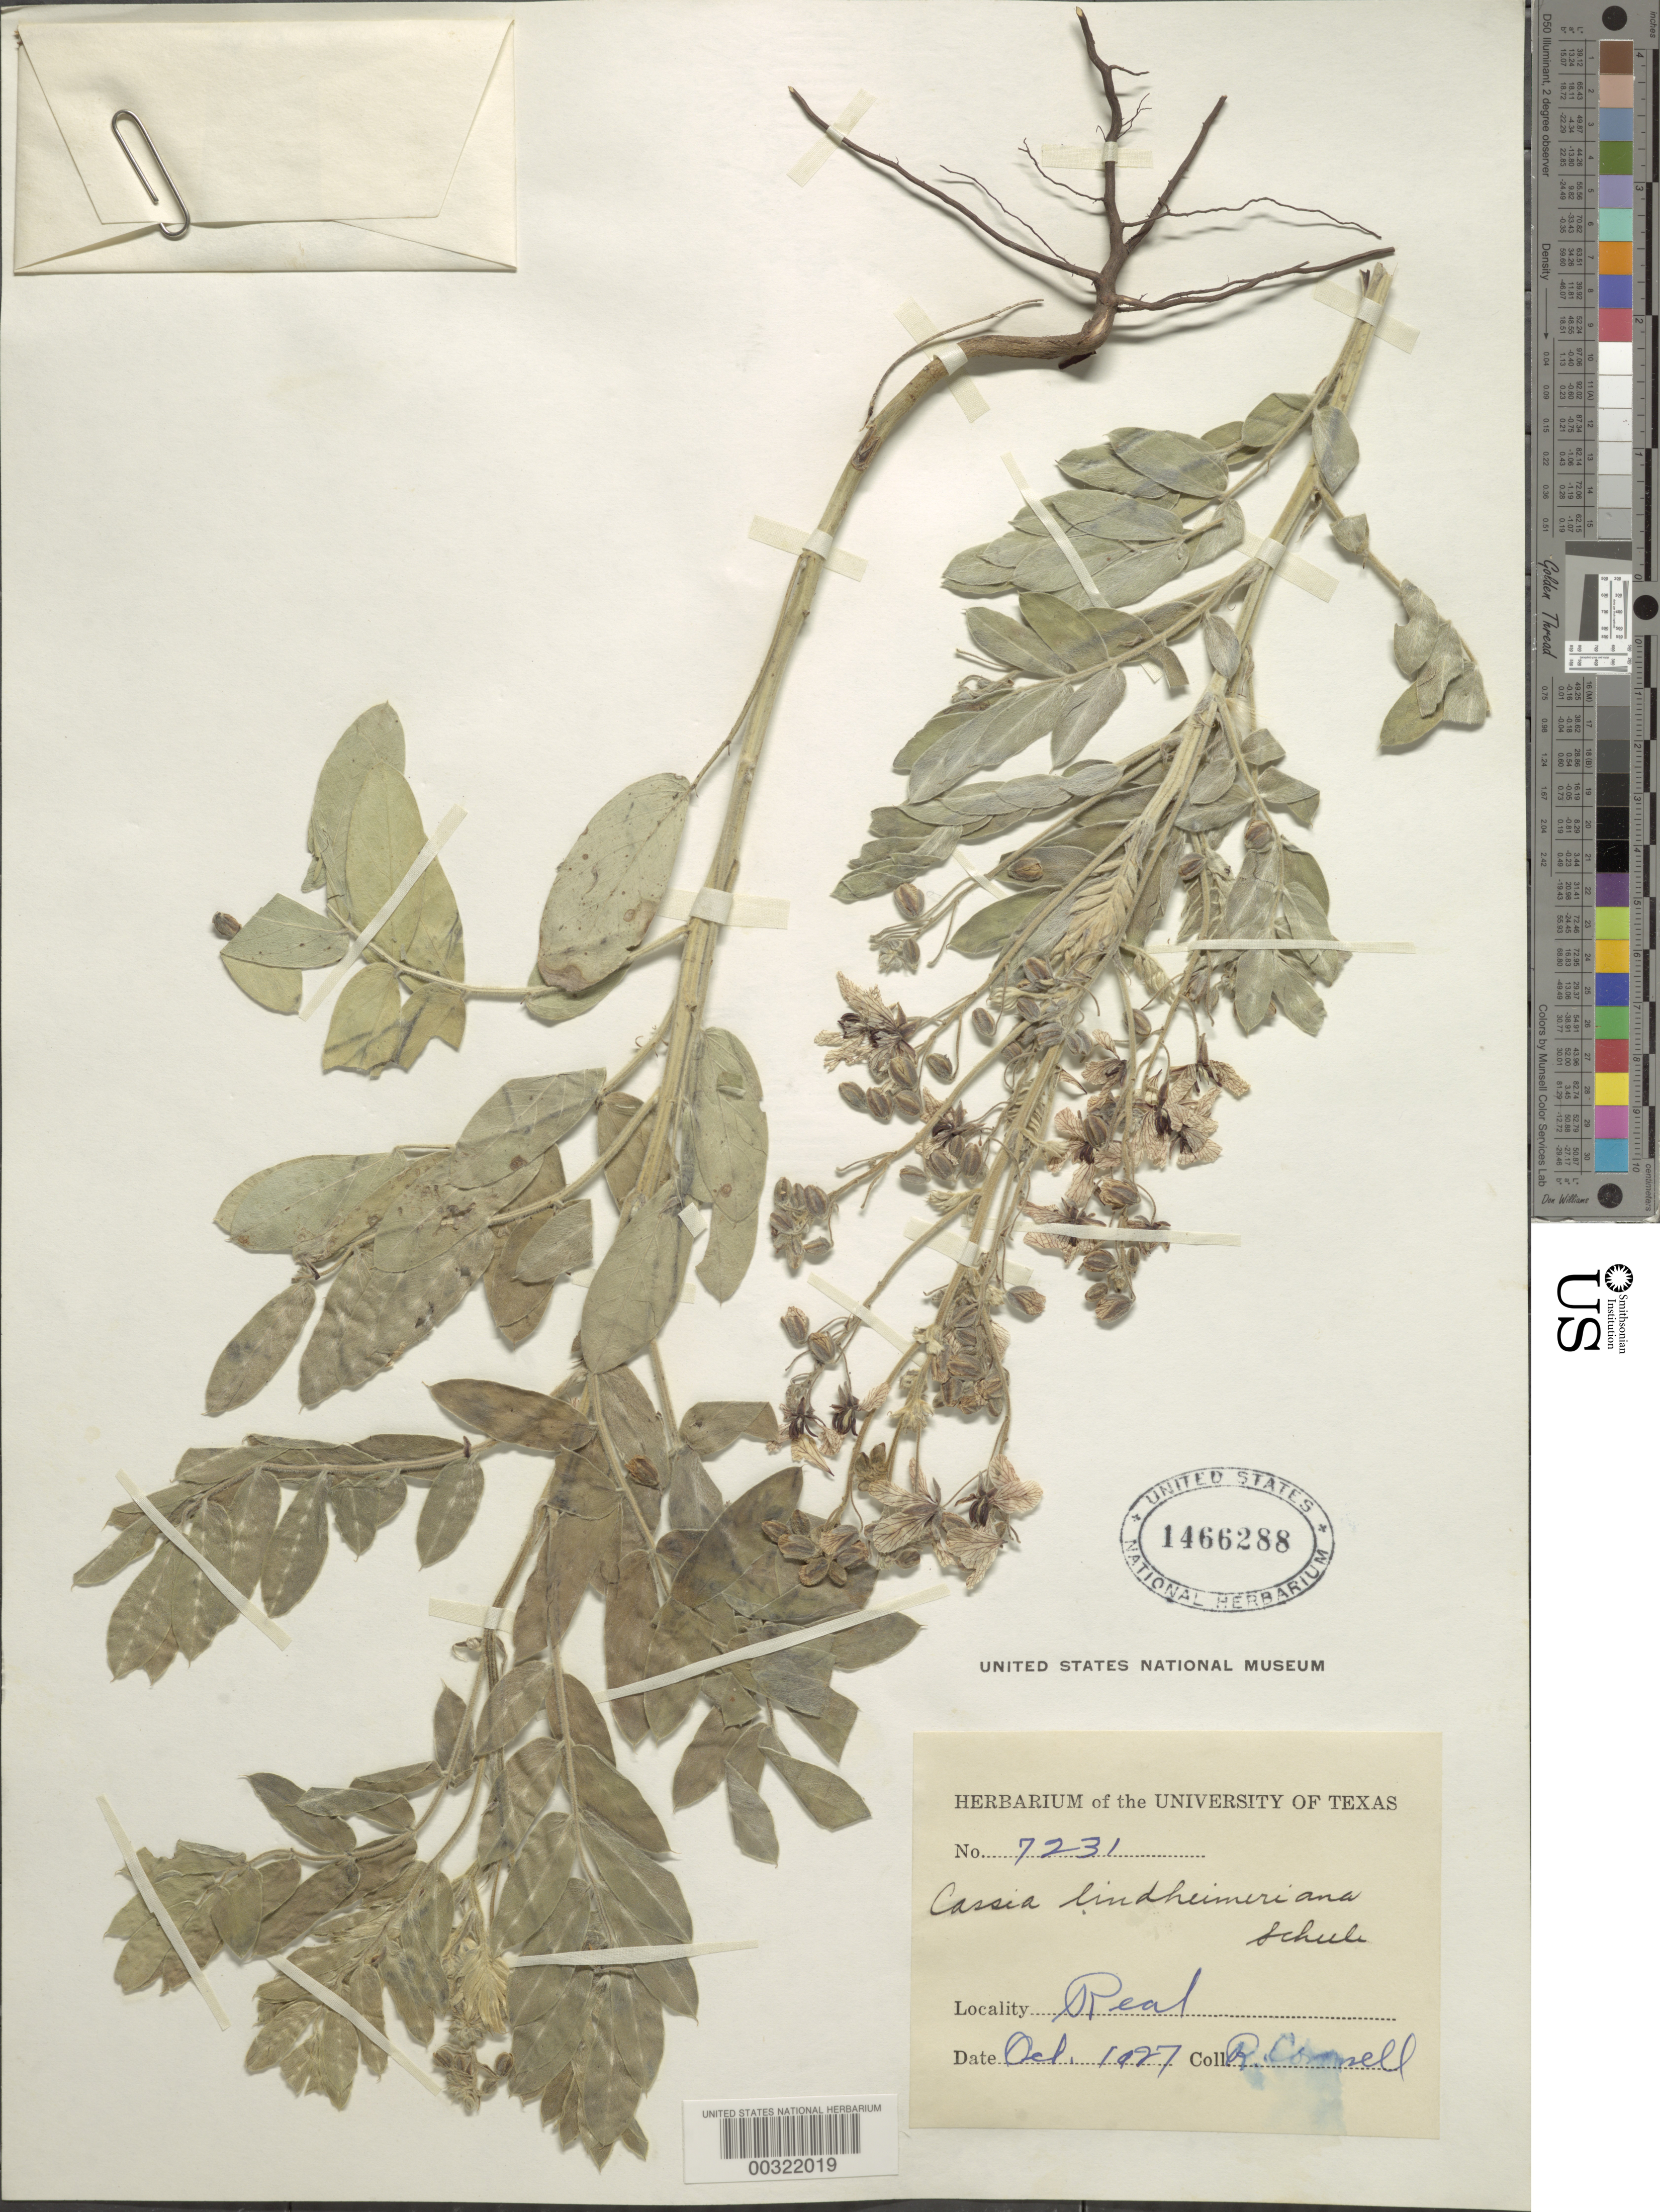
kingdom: Plantae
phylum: Tracheophyta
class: Magnoliopsida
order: Fabales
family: Fabaceae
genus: Senna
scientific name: Senna lindheimeriana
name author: (Scheele) H.S. Irwin & Barneby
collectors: R. Connell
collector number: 7231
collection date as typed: Oct 1927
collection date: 1927-10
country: United States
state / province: Texas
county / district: Real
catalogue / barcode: US 1466288